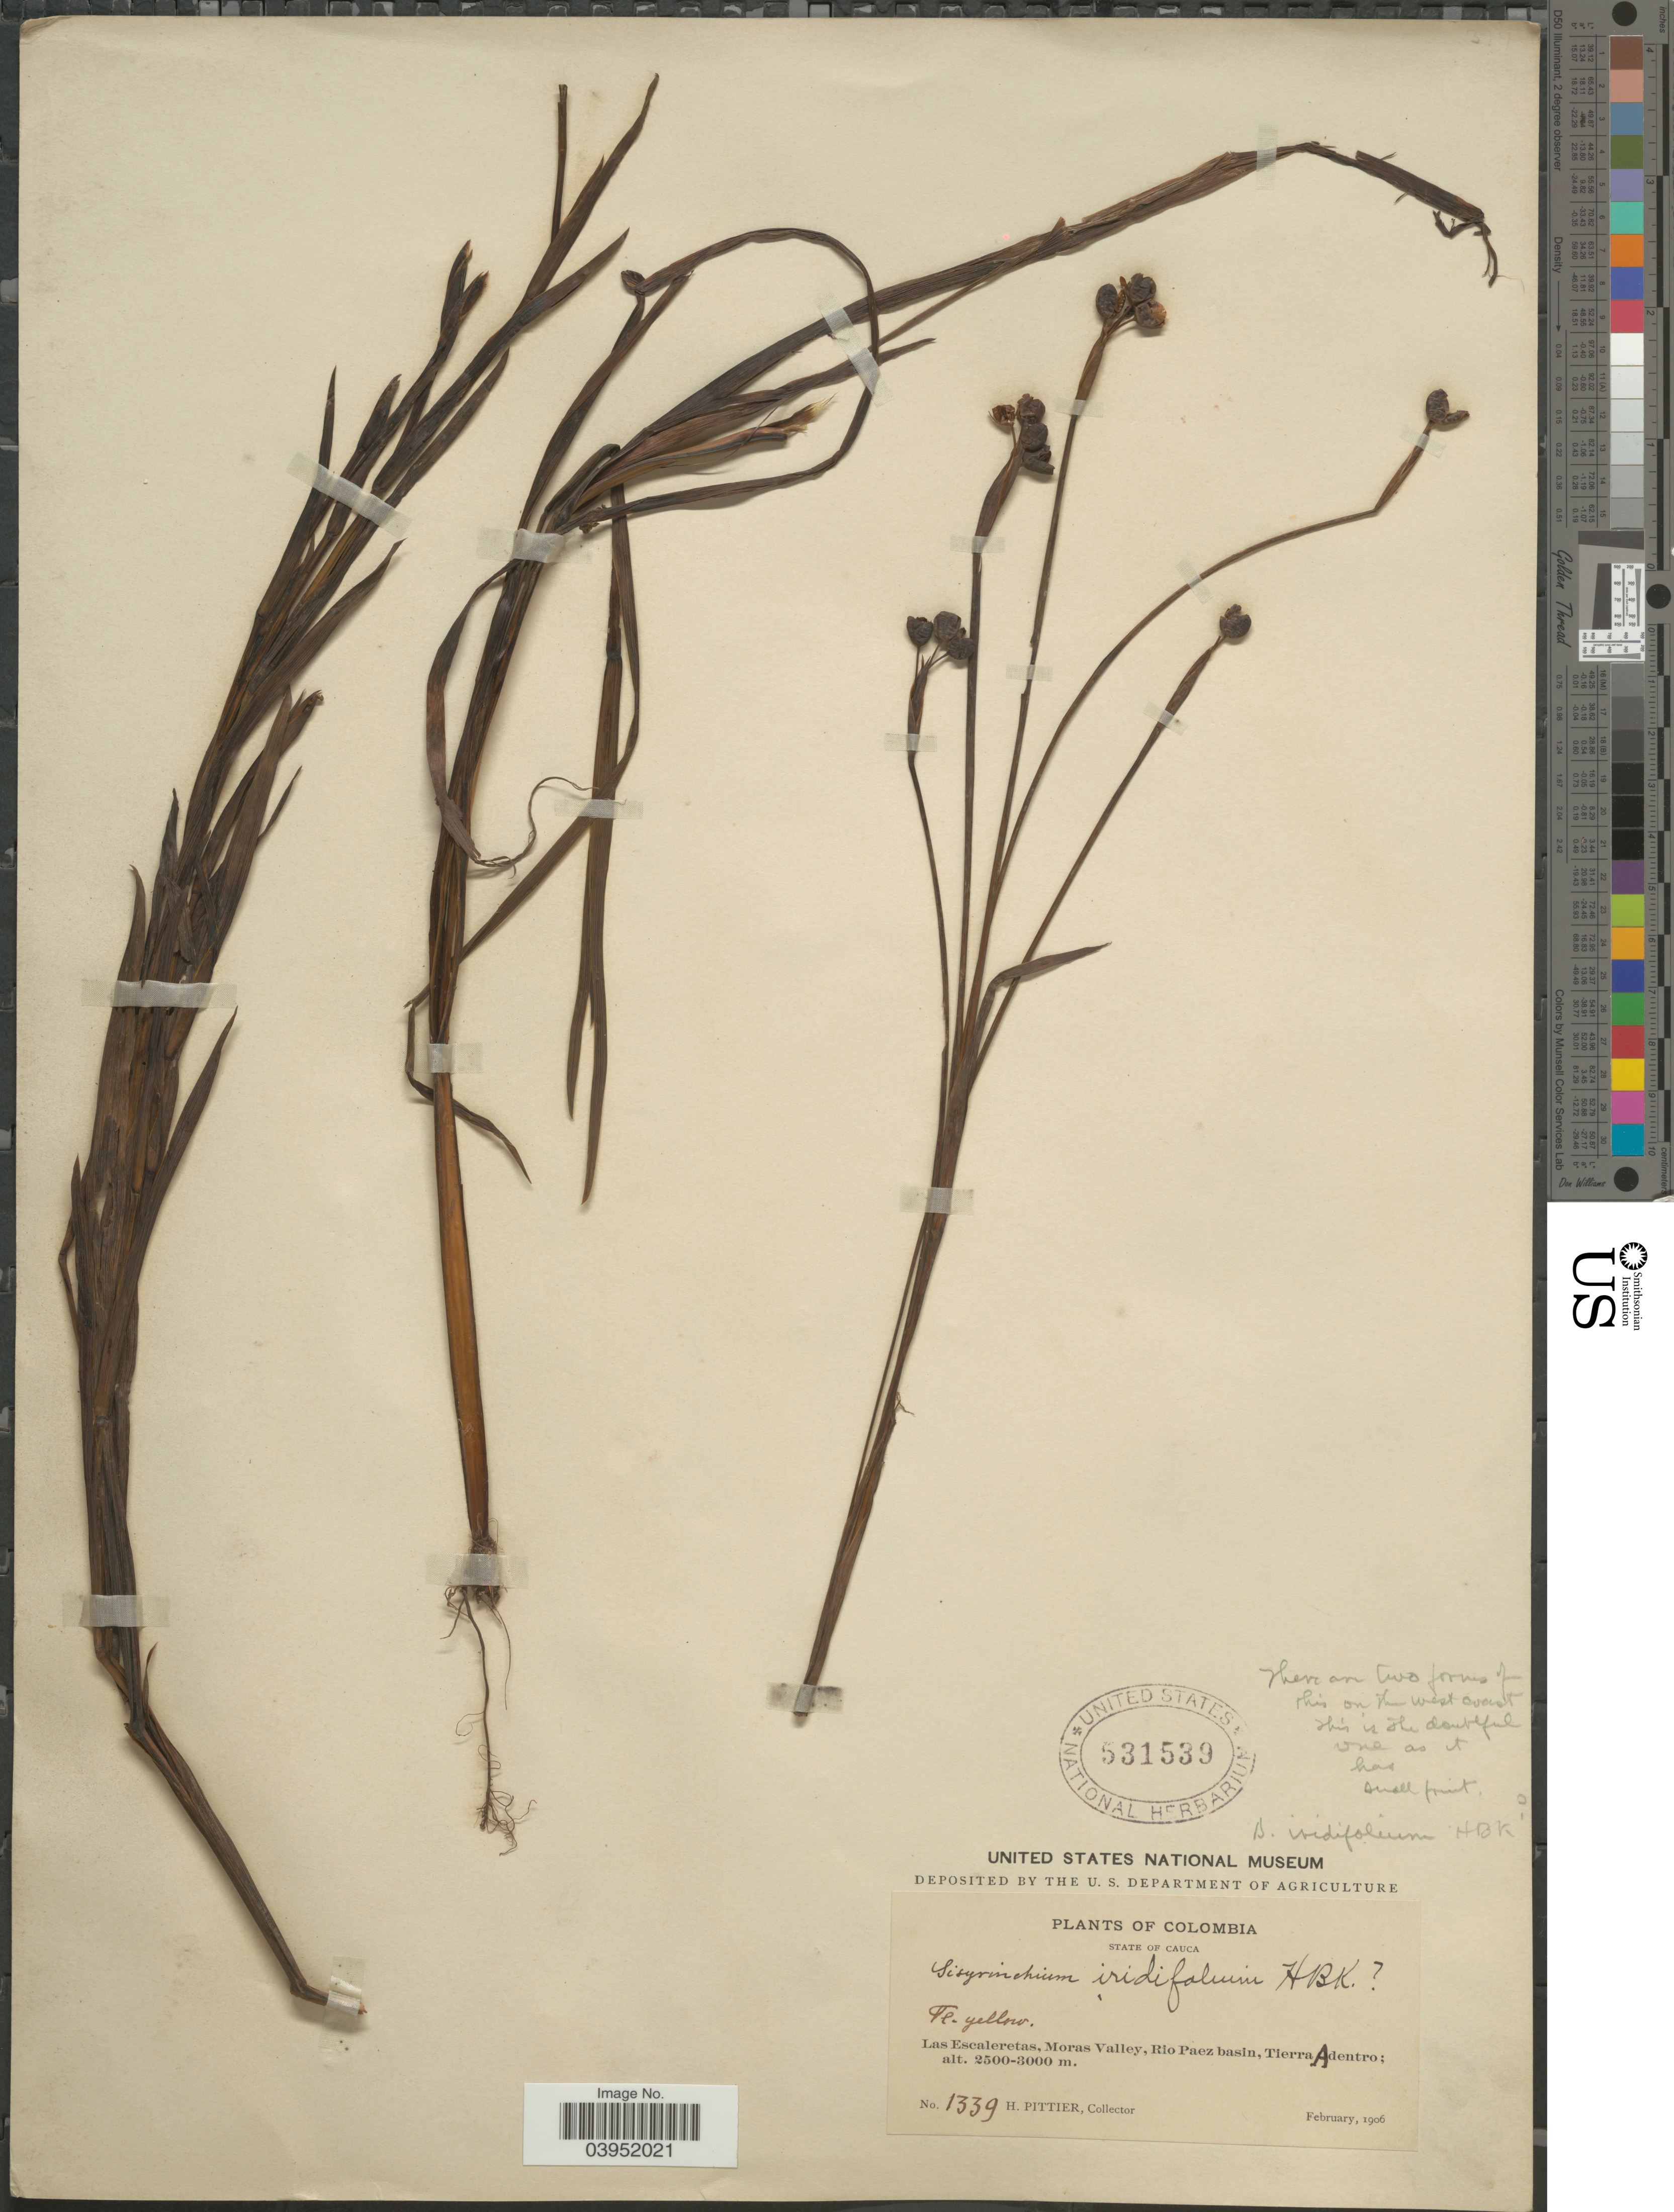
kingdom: Plantae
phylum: Tracheophyta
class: Liliopsida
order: Asparagales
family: Iridaceae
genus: Sisyrinchium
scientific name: Sisyrinchium convolutum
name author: Nocca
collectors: H. F. Pittier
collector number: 1339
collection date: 1906-02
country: Colombia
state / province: Cauca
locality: Las Escaleretas, Moras Valley, Rio Paez basin, Tierra Adentro.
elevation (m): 2500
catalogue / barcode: US 531539